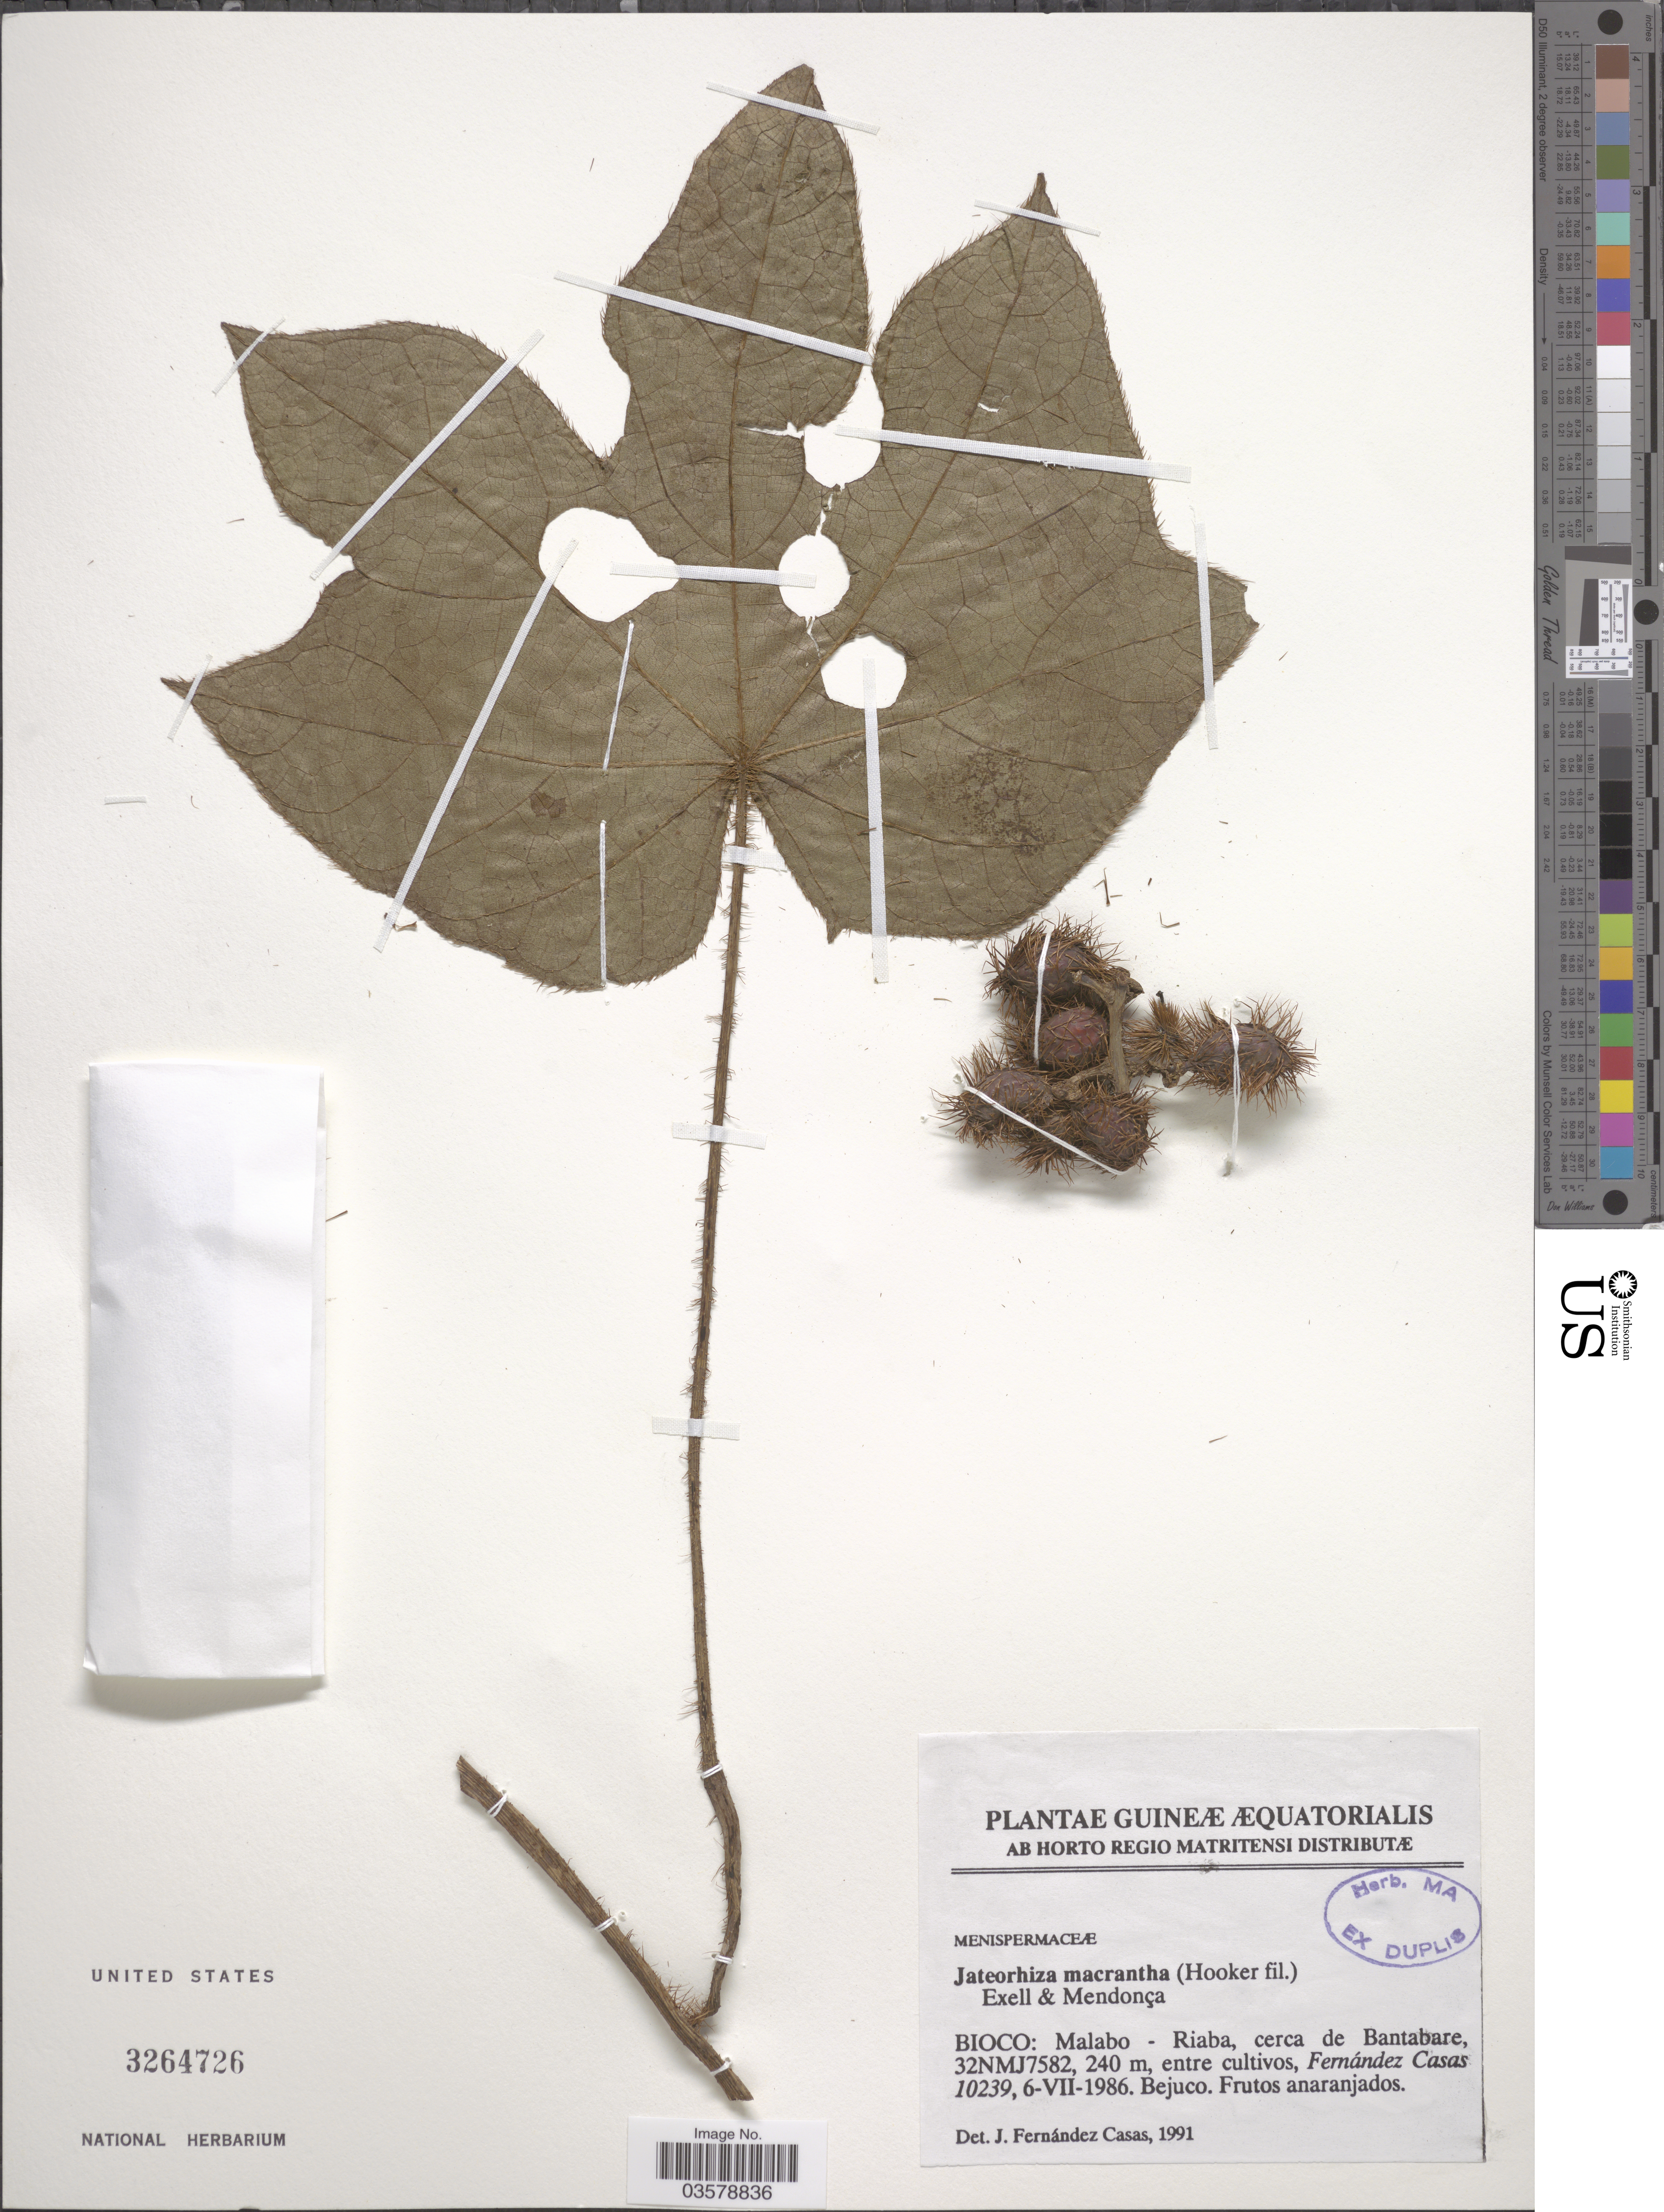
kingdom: Plantae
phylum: Tracheophyta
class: Magnoliopsida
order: Ranunculales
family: Menispermaceae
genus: Jateorhiza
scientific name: Jateorhiza macrantha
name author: (Hook. f.) Exell & Mendonça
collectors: F. Casas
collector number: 10239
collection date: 1986-07-06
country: Equatorial Guinea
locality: Guineœ Æquatorialis. Bioco: Malabo - Riaba, cerca de Bantabare, 32NMJ7582.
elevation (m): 240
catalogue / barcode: US 3264726